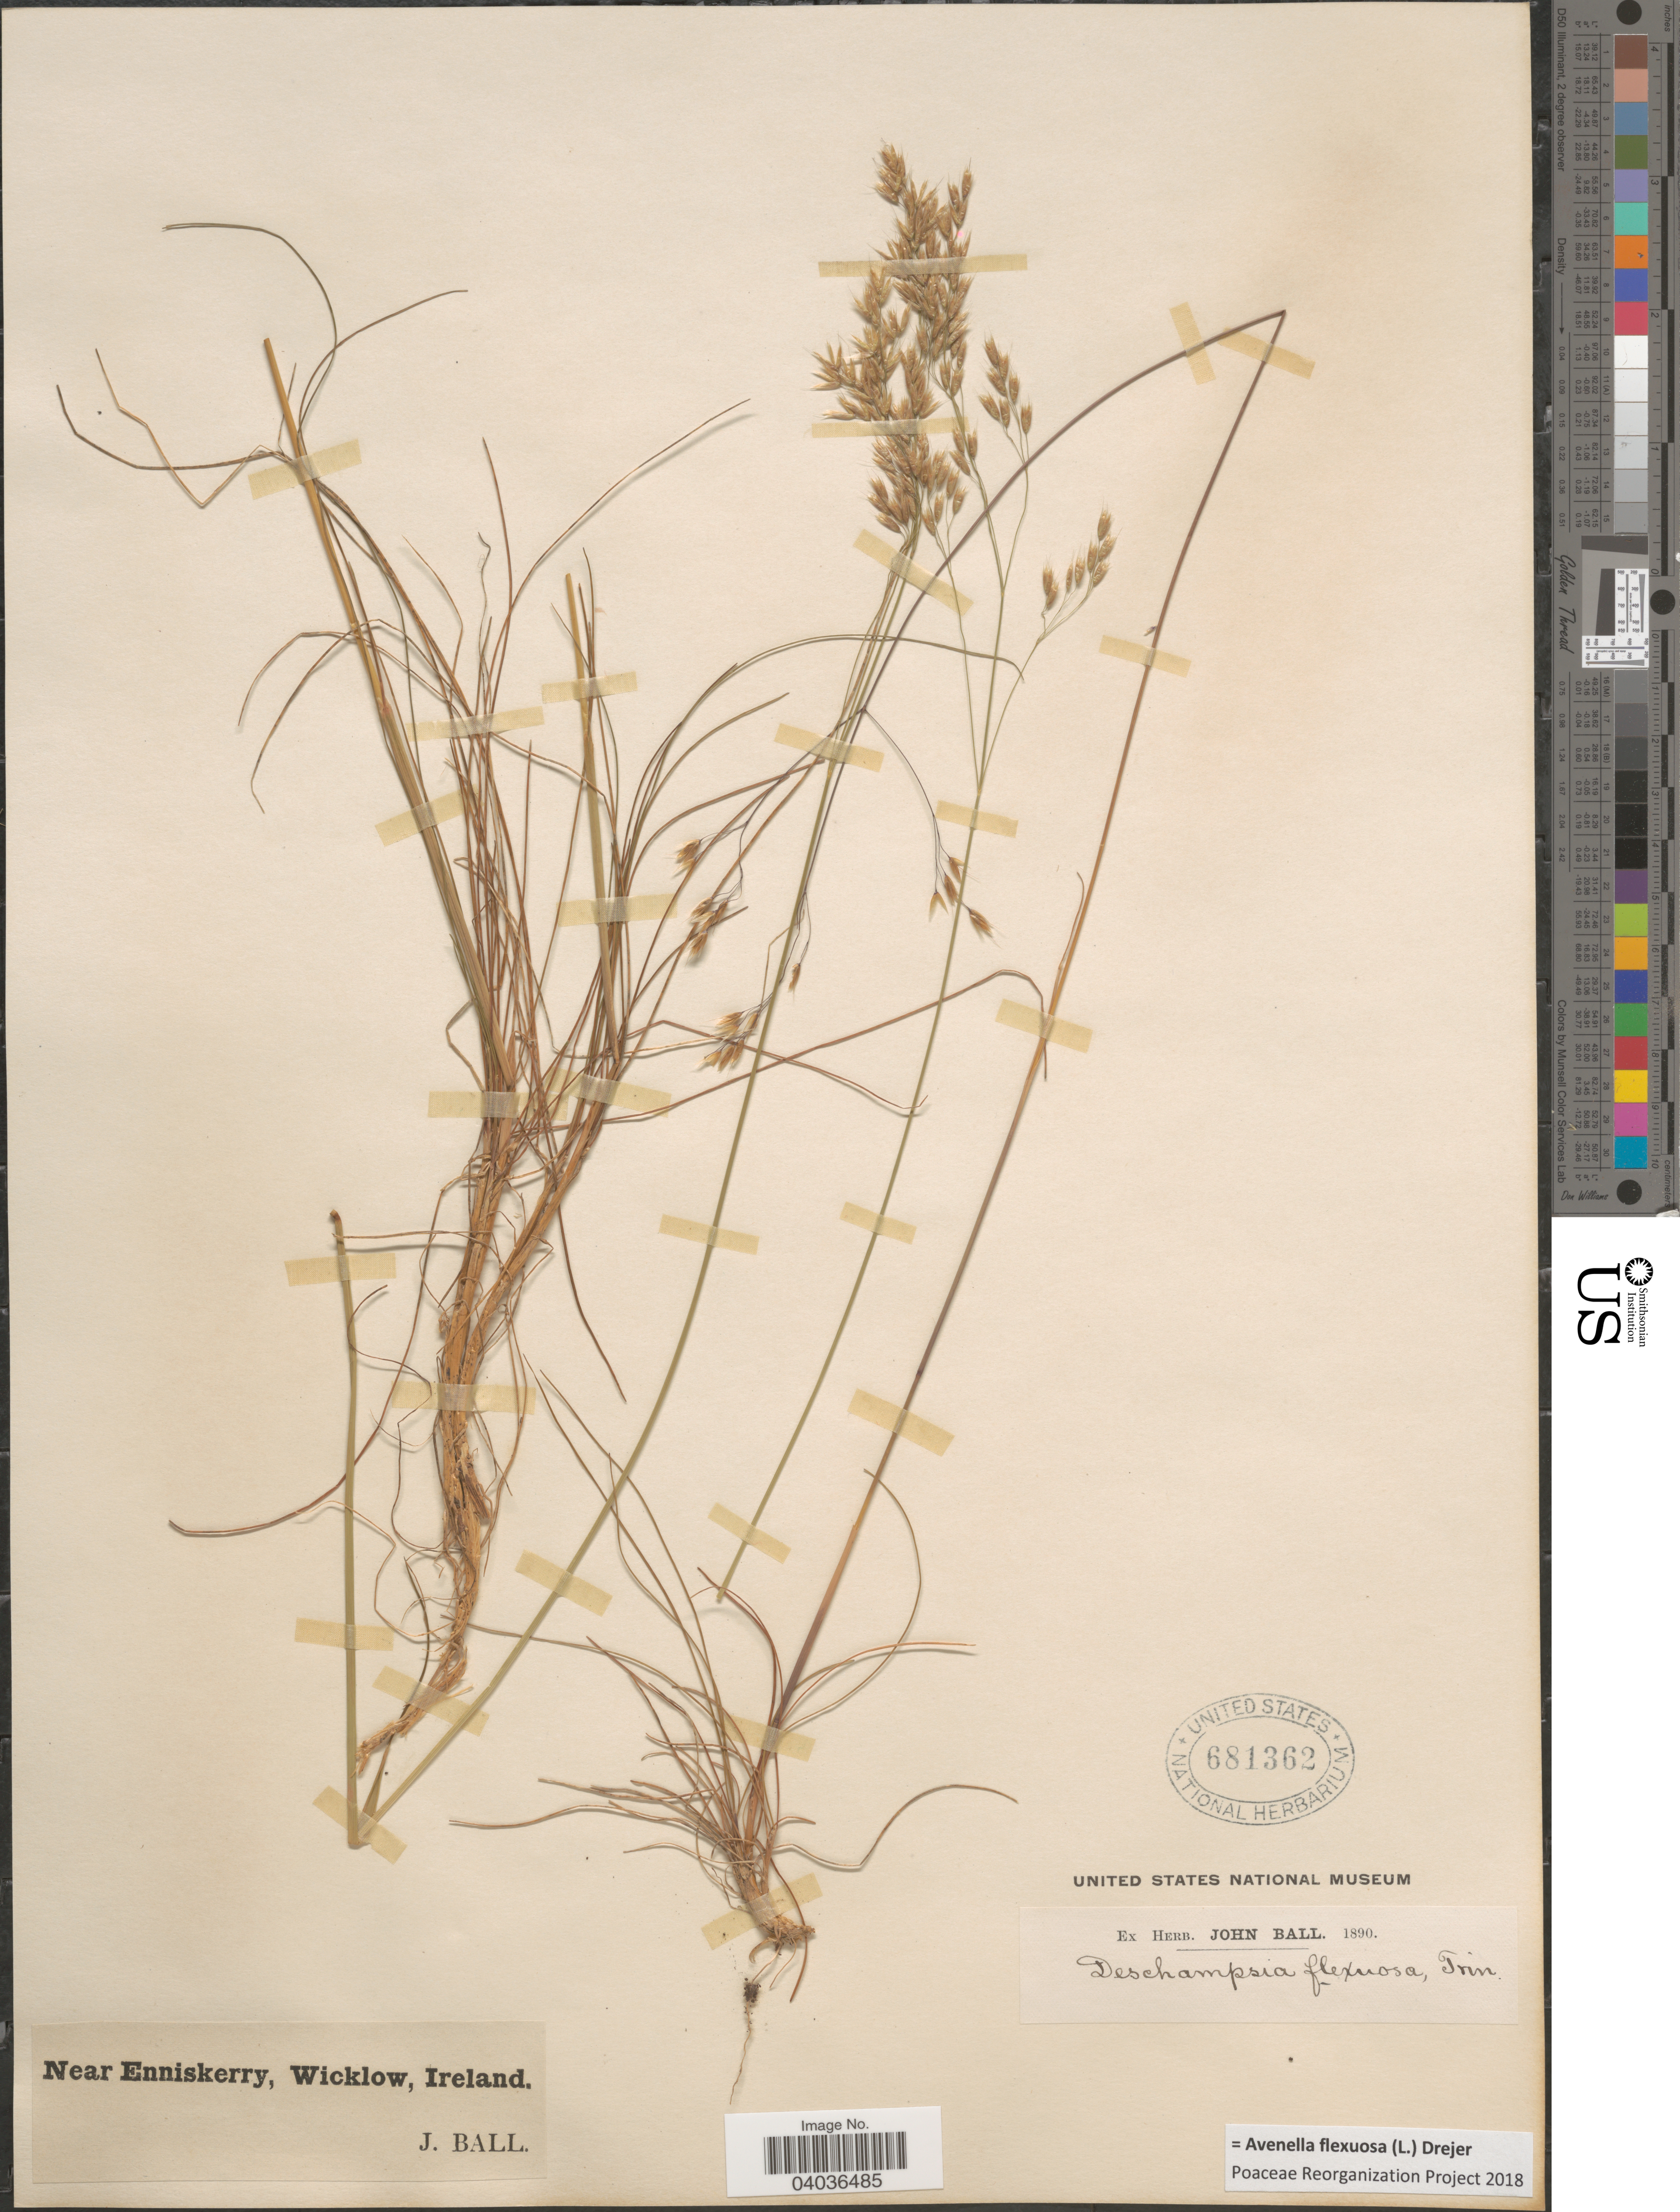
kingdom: Plantae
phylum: Tracheophyta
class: Liliopsida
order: Poales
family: Poaceae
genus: Avenella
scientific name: Avenella flexuosa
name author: (L.) Drejer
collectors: J. Ball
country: Ireland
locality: Near Enniskerry, Wicklow.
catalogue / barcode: US 681362